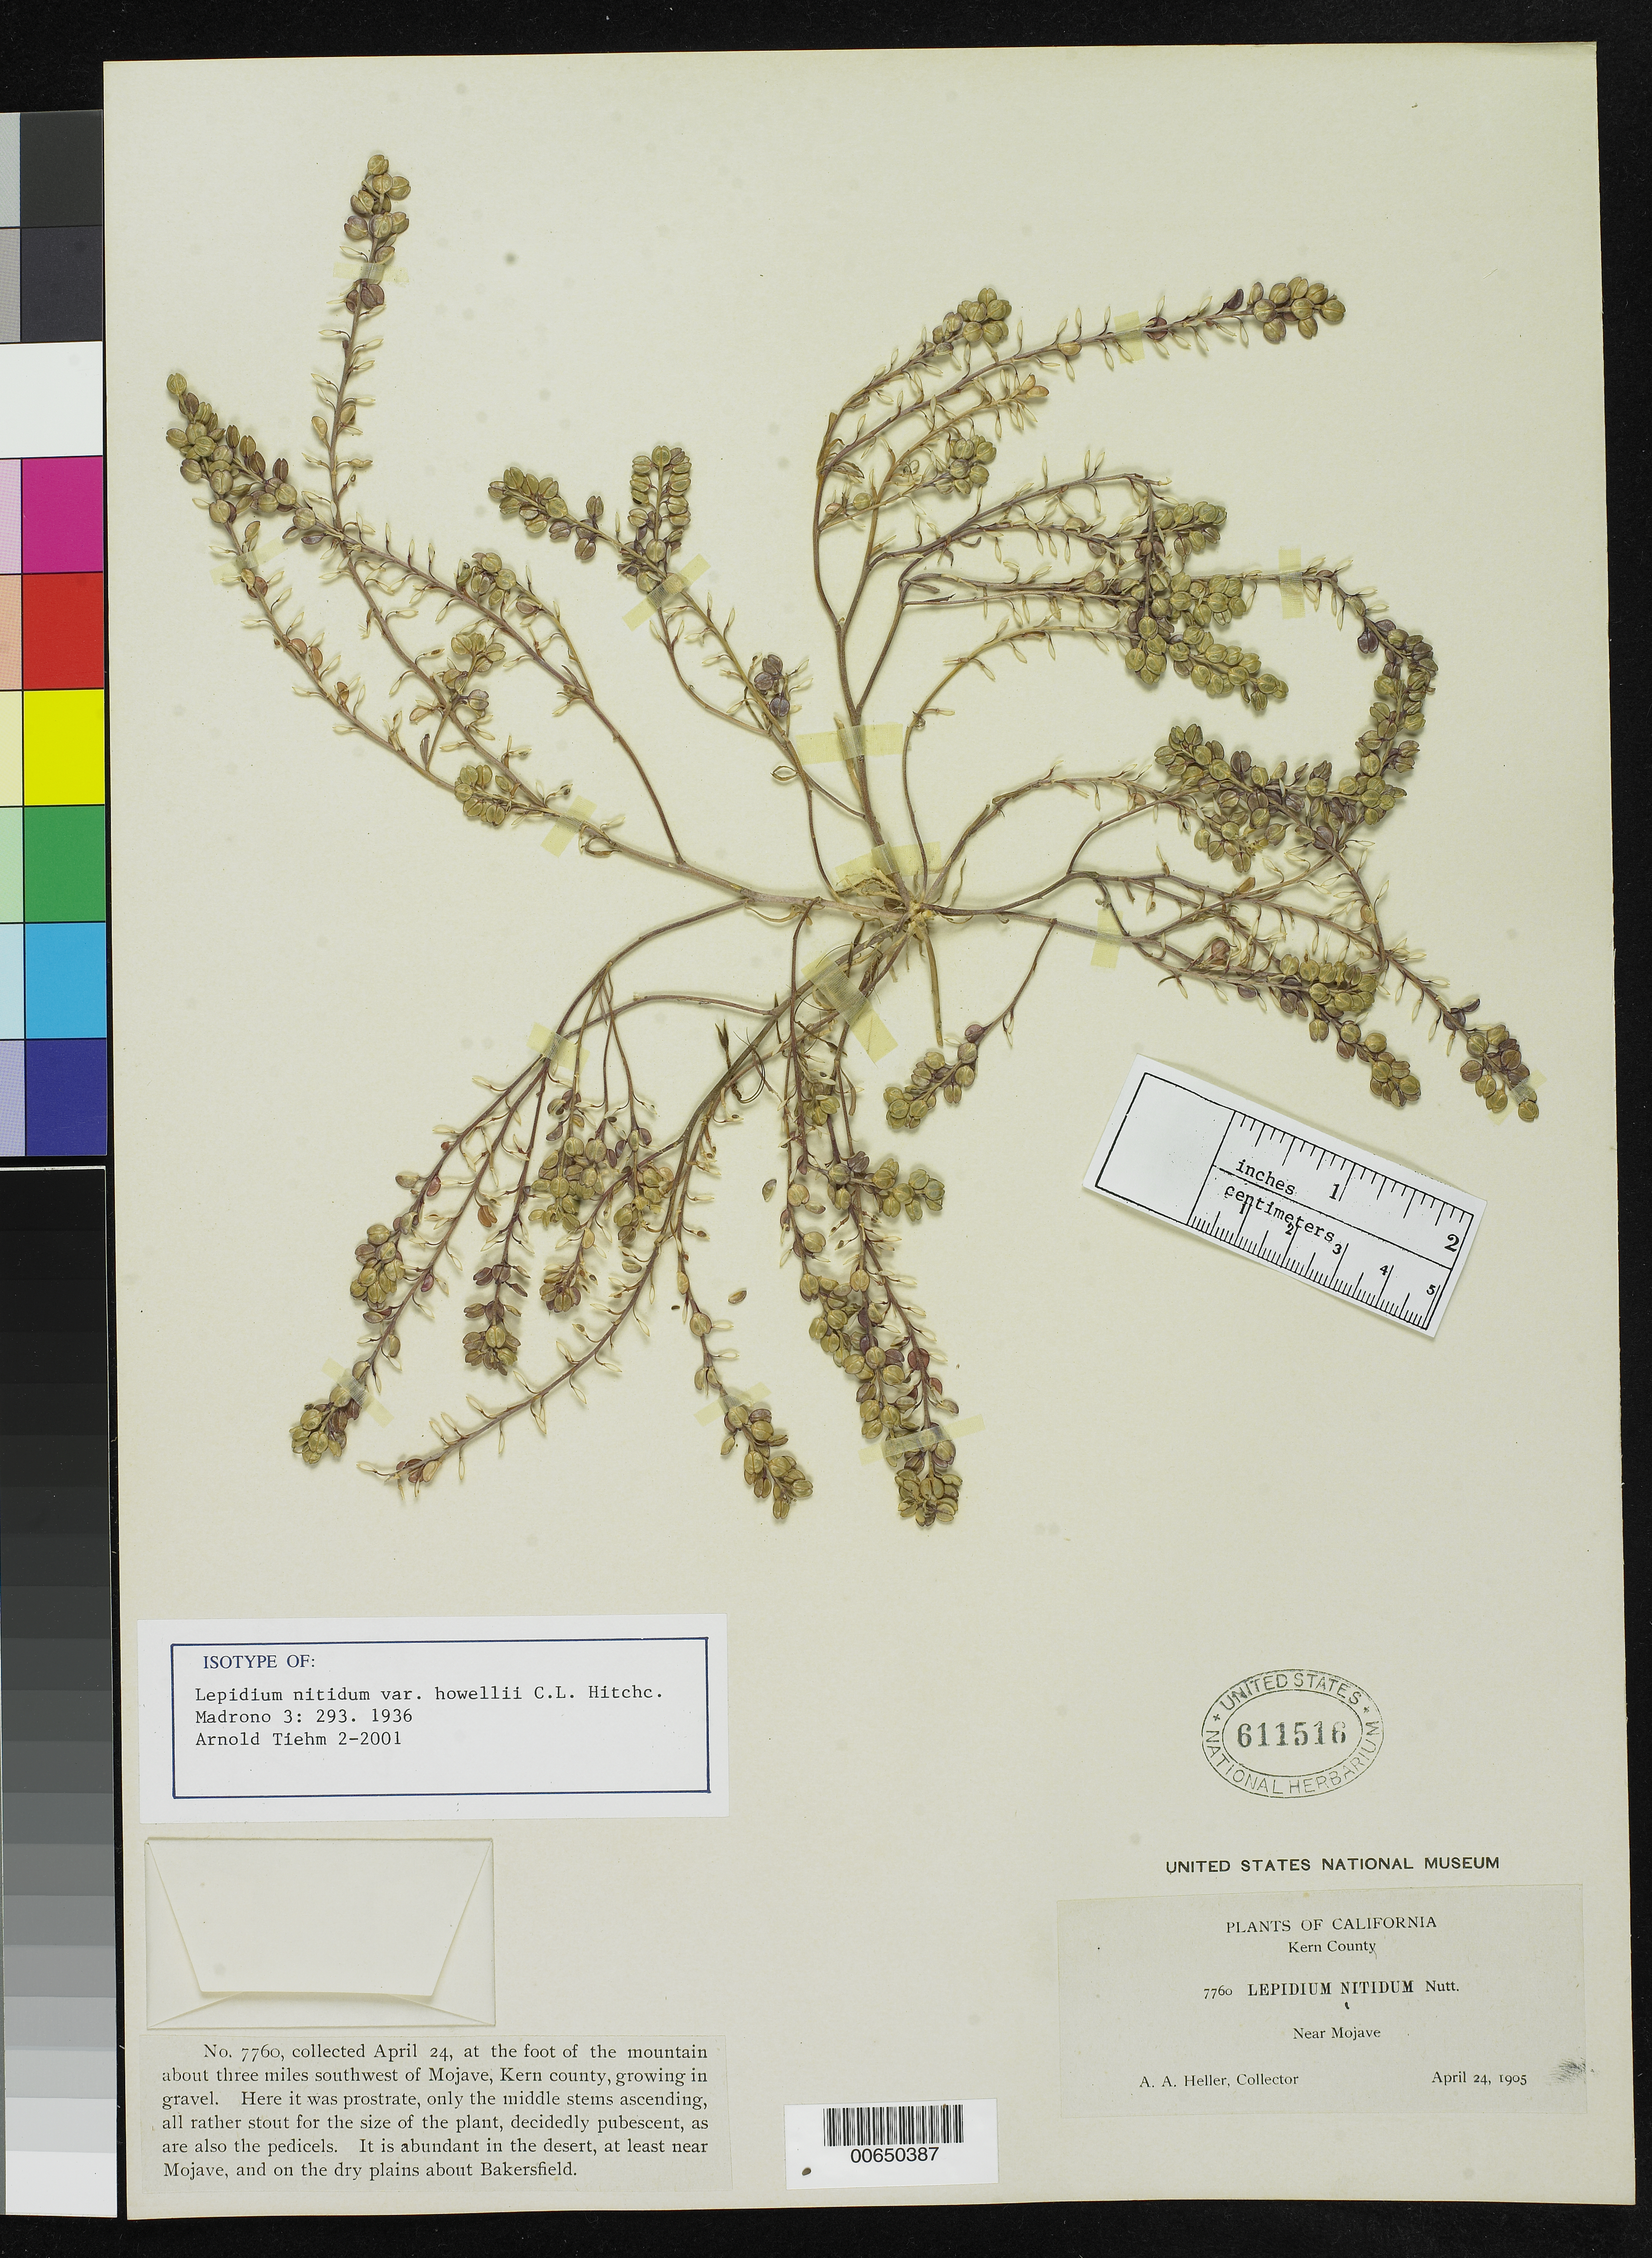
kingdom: Plantae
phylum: Tracheophyta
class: Magnoliopsida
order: Brassicales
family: Brassicaceae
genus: Lepidium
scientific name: Lepidium nitidum var. howellii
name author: C.L. Hitchc.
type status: Isotype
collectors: A. A. Heller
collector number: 7760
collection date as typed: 24 Apr 1905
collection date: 1905-04-24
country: United States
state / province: California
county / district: Kern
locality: About 3 mi. SW of Mojave.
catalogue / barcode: US 611516